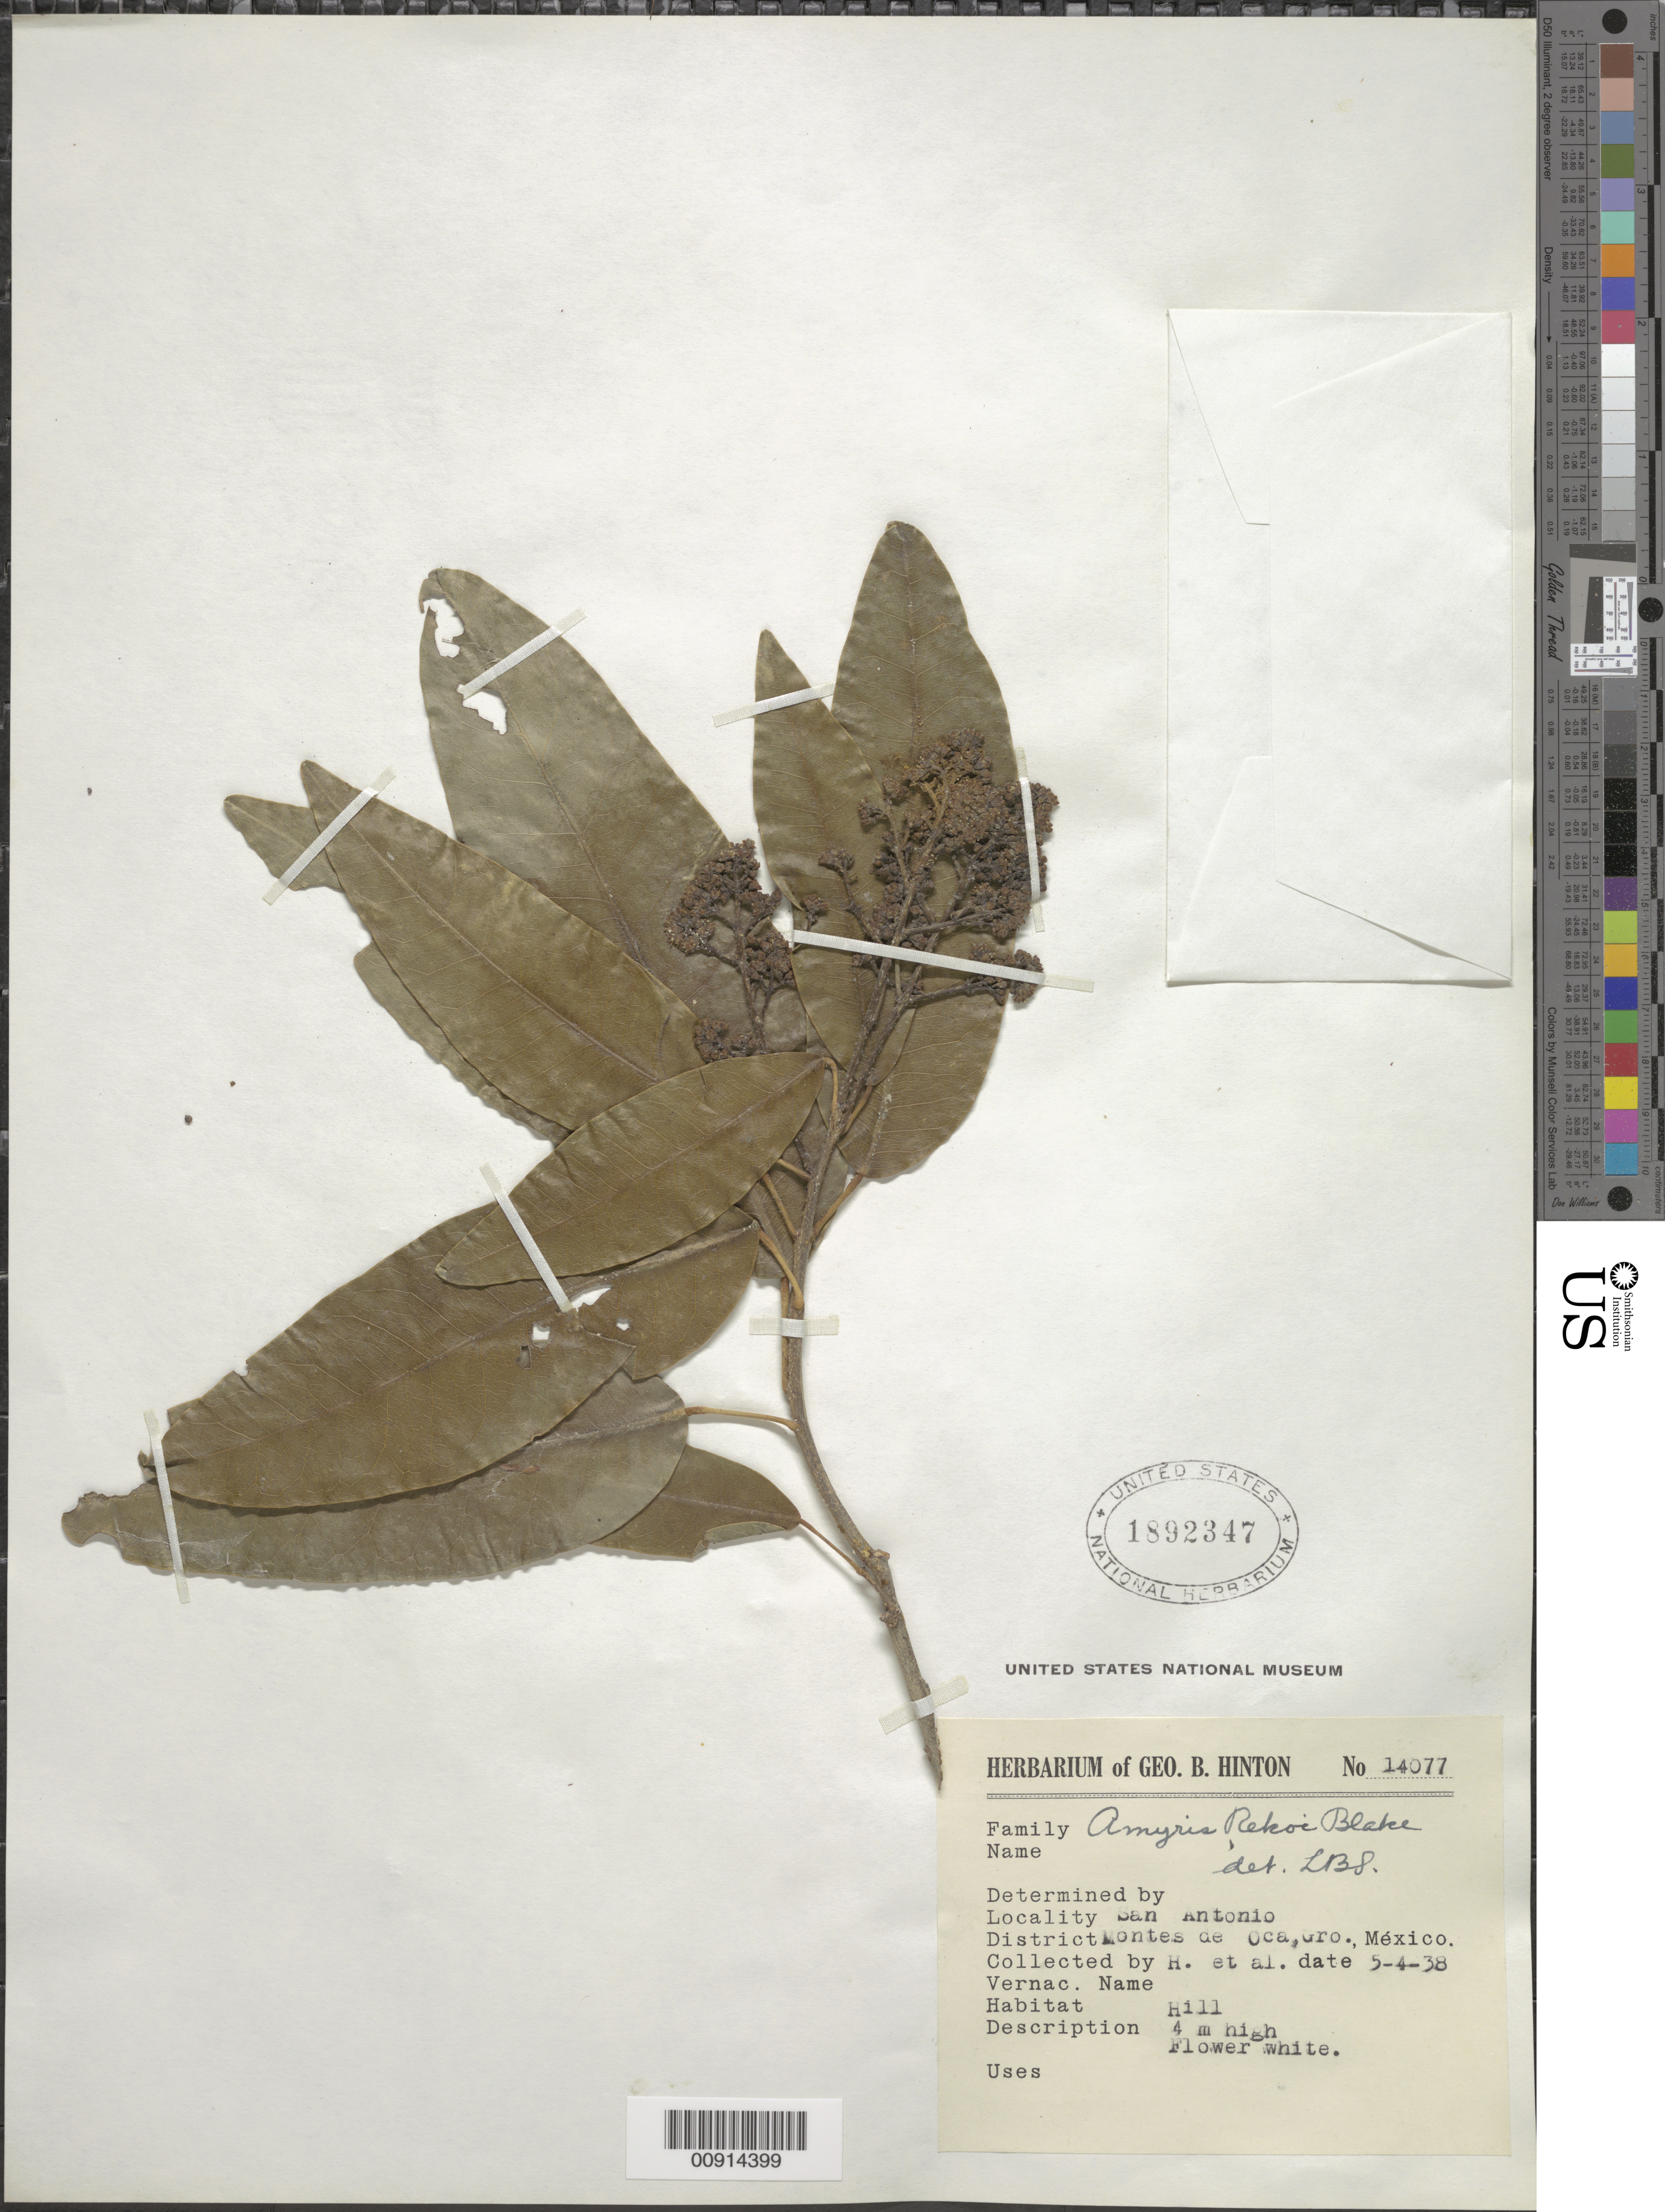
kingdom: Plantae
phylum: Tracheophyta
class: Magnoliopsida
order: Sapindales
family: Rutaceae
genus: Amyris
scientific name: Amyris rekoi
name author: Blake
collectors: G. B. Hinton & et al.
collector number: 14077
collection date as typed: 04 May 1938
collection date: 1938-05-04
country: Mexico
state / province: Guerrero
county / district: Montes de Oca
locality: San Antonio, District Montes de Oca, Guerrero.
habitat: Hill.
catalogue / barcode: US 1892347